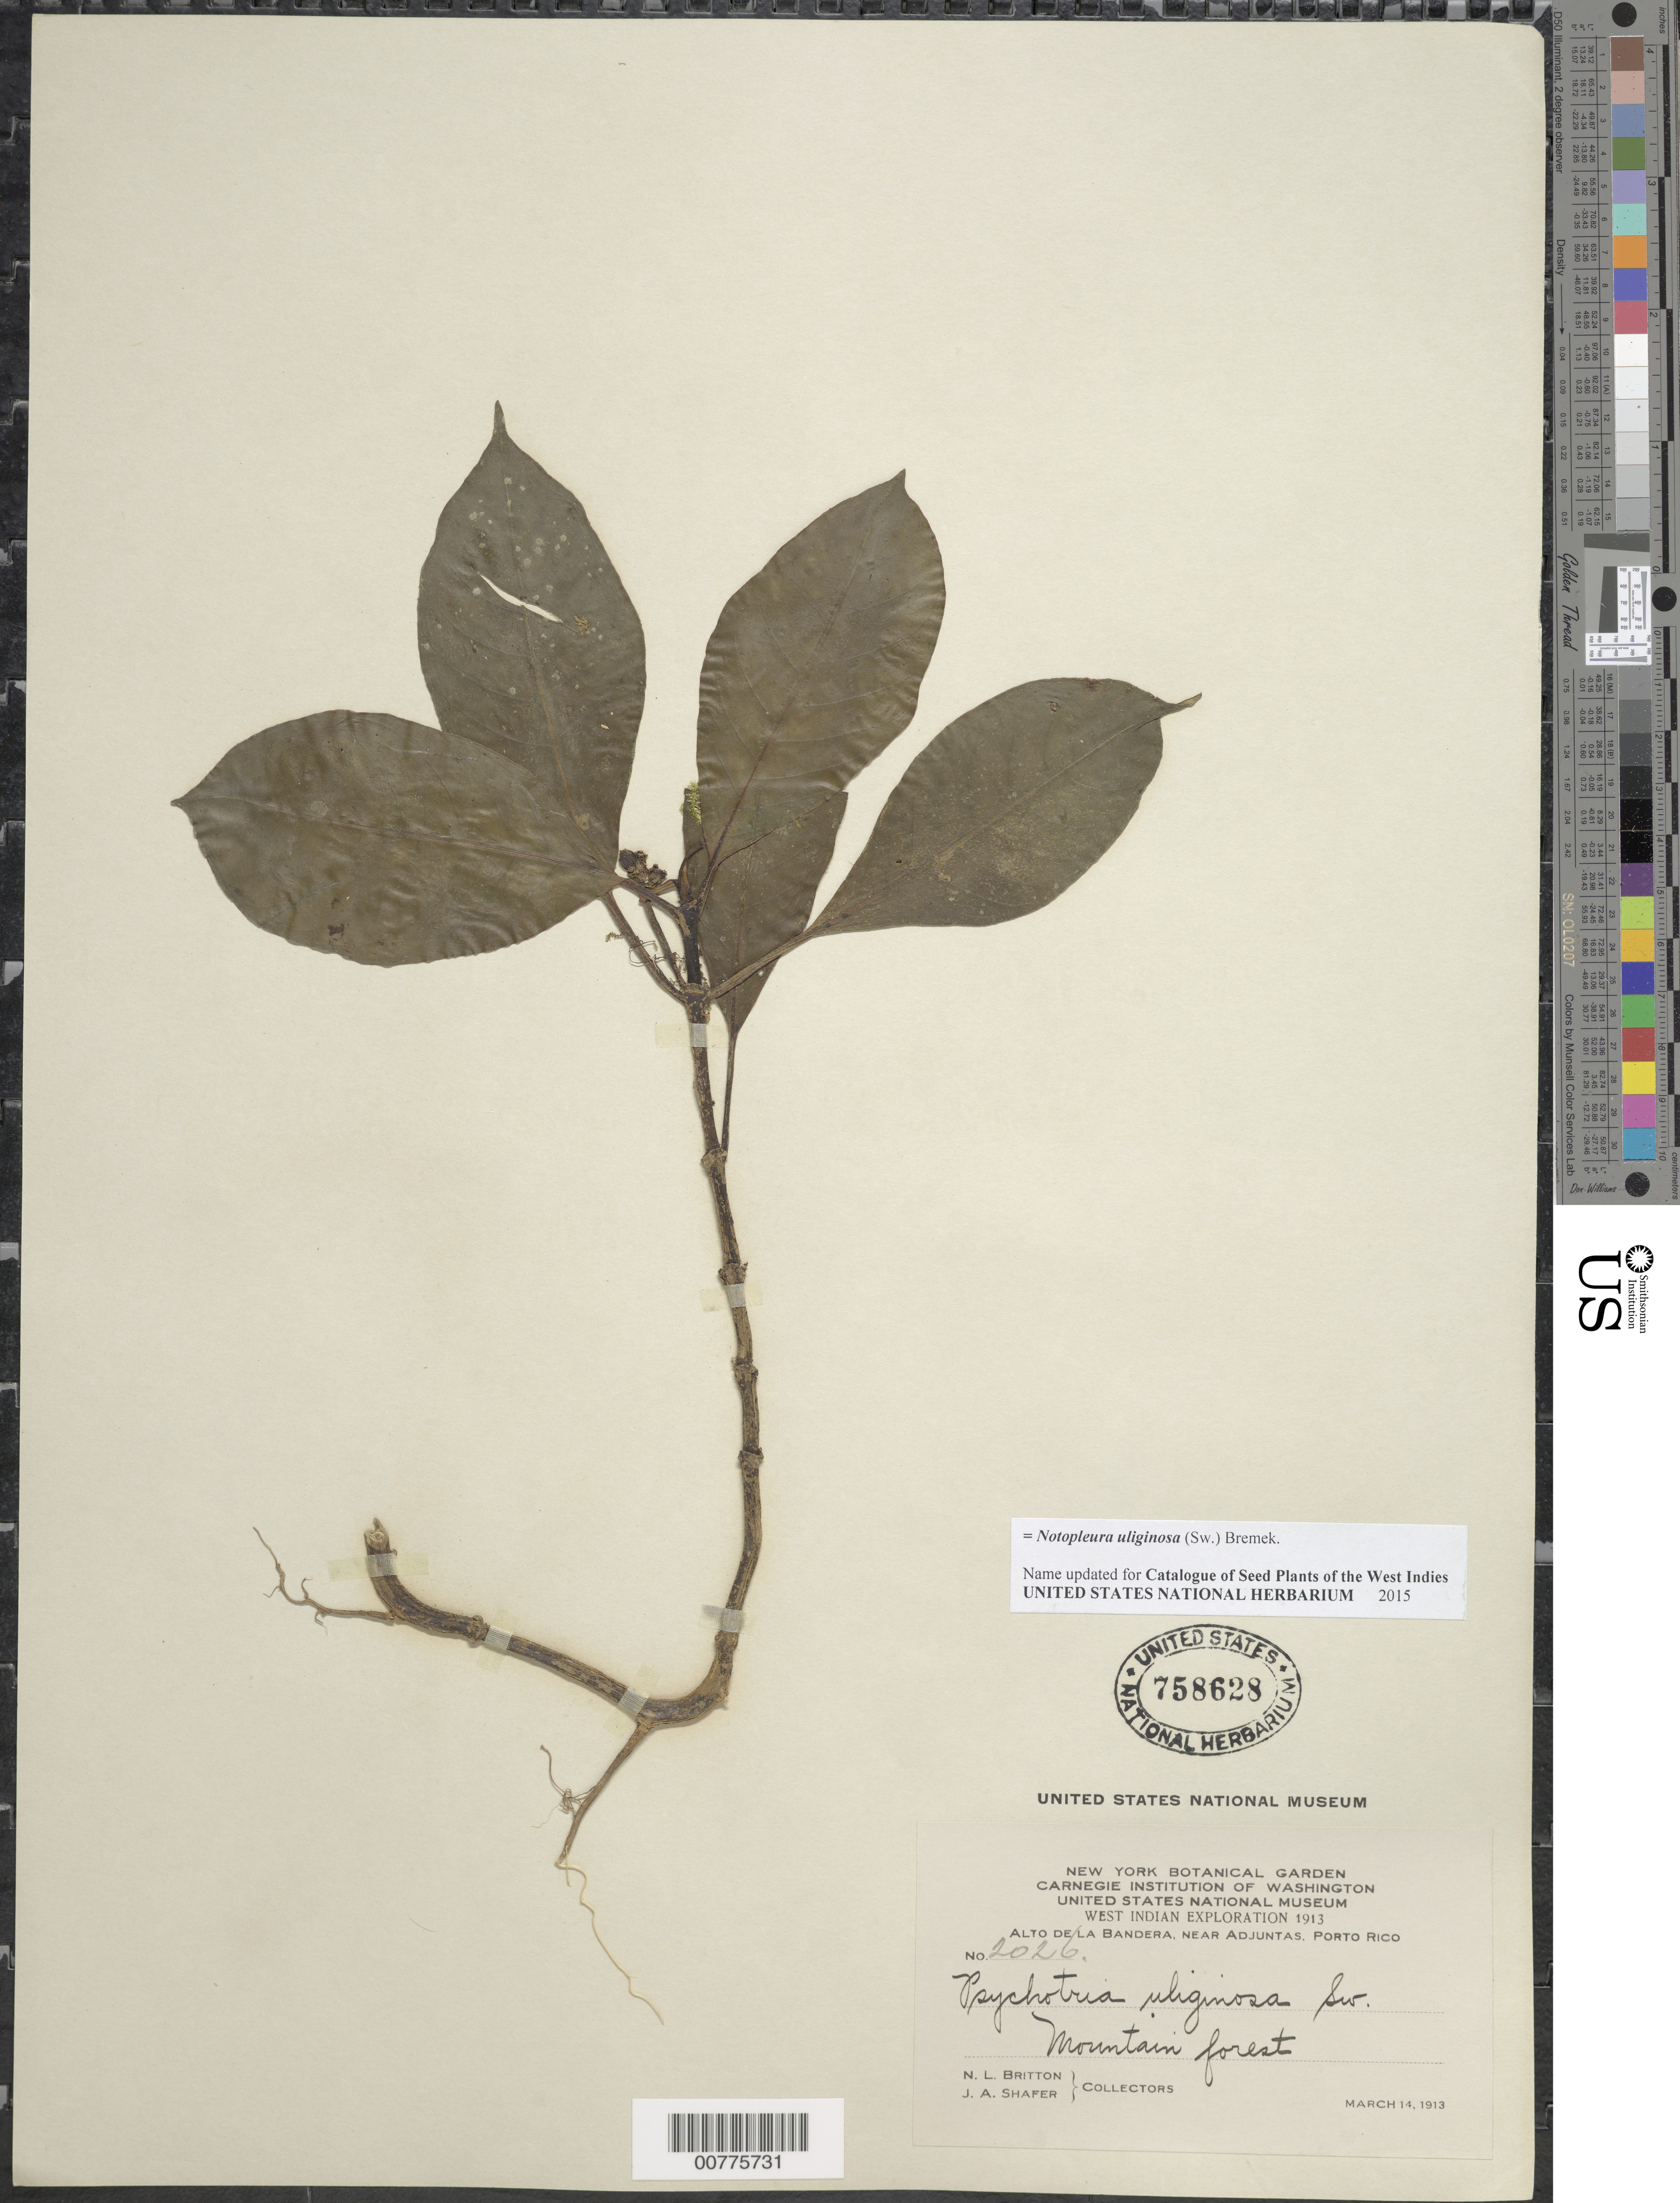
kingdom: Plantae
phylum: Tracheophyta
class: Magnoliopsida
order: Gentianales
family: Rubiaceae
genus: Notopleura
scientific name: Notopleura uliginosa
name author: (Sw.) Bremek.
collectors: N. Britton & J. A. Shafer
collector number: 2026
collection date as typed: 14 Mar 1913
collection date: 1913-03-14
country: Puerto Rico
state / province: Adjuntas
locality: Alto de la Bandera, near Adjuntas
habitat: Mountain forest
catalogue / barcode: US 758628